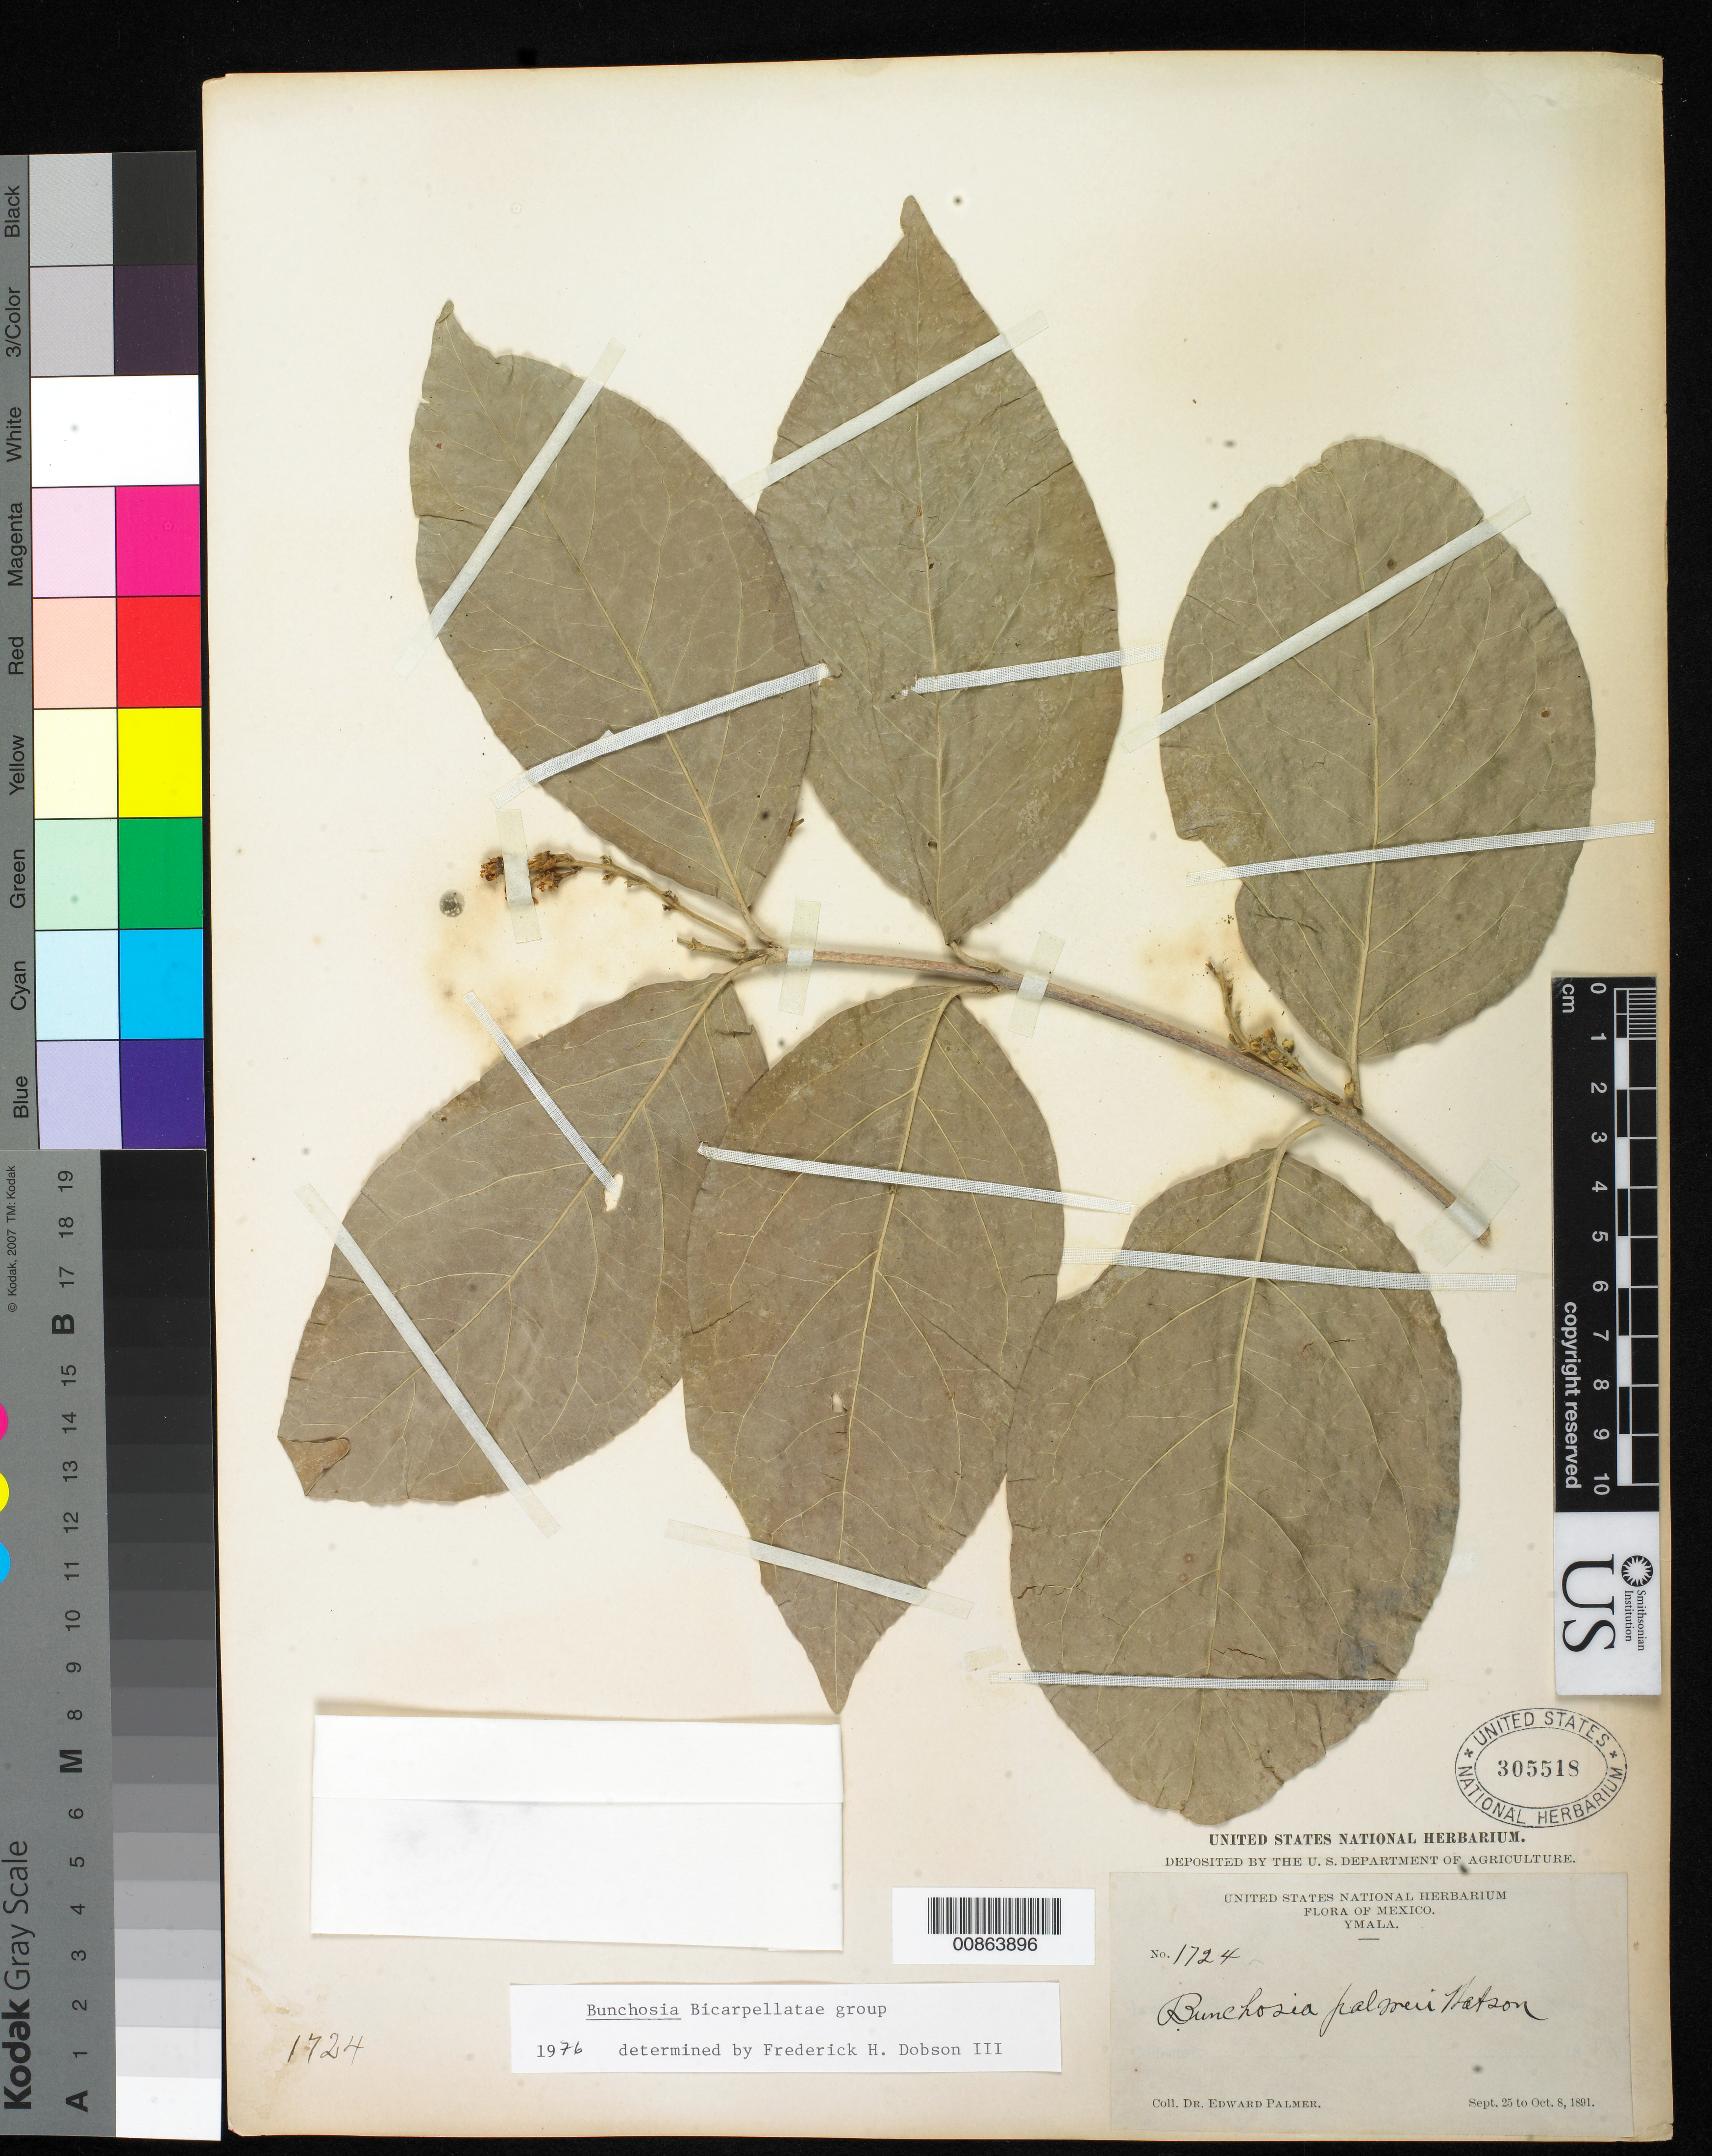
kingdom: Plantae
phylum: Tracheophyta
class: Magnoliopsida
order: Malpighiales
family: Malpighiaceae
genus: Bunchosia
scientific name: Bunchosia palmeri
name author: S. Watson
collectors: E. Palmer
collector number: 1724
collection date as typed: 25 Sep 1891 to 08 Oct 1891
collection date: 1891-09-25/1891-10-08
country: Mexico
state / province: Sinaloa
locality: Ymala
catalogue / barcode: US 305518